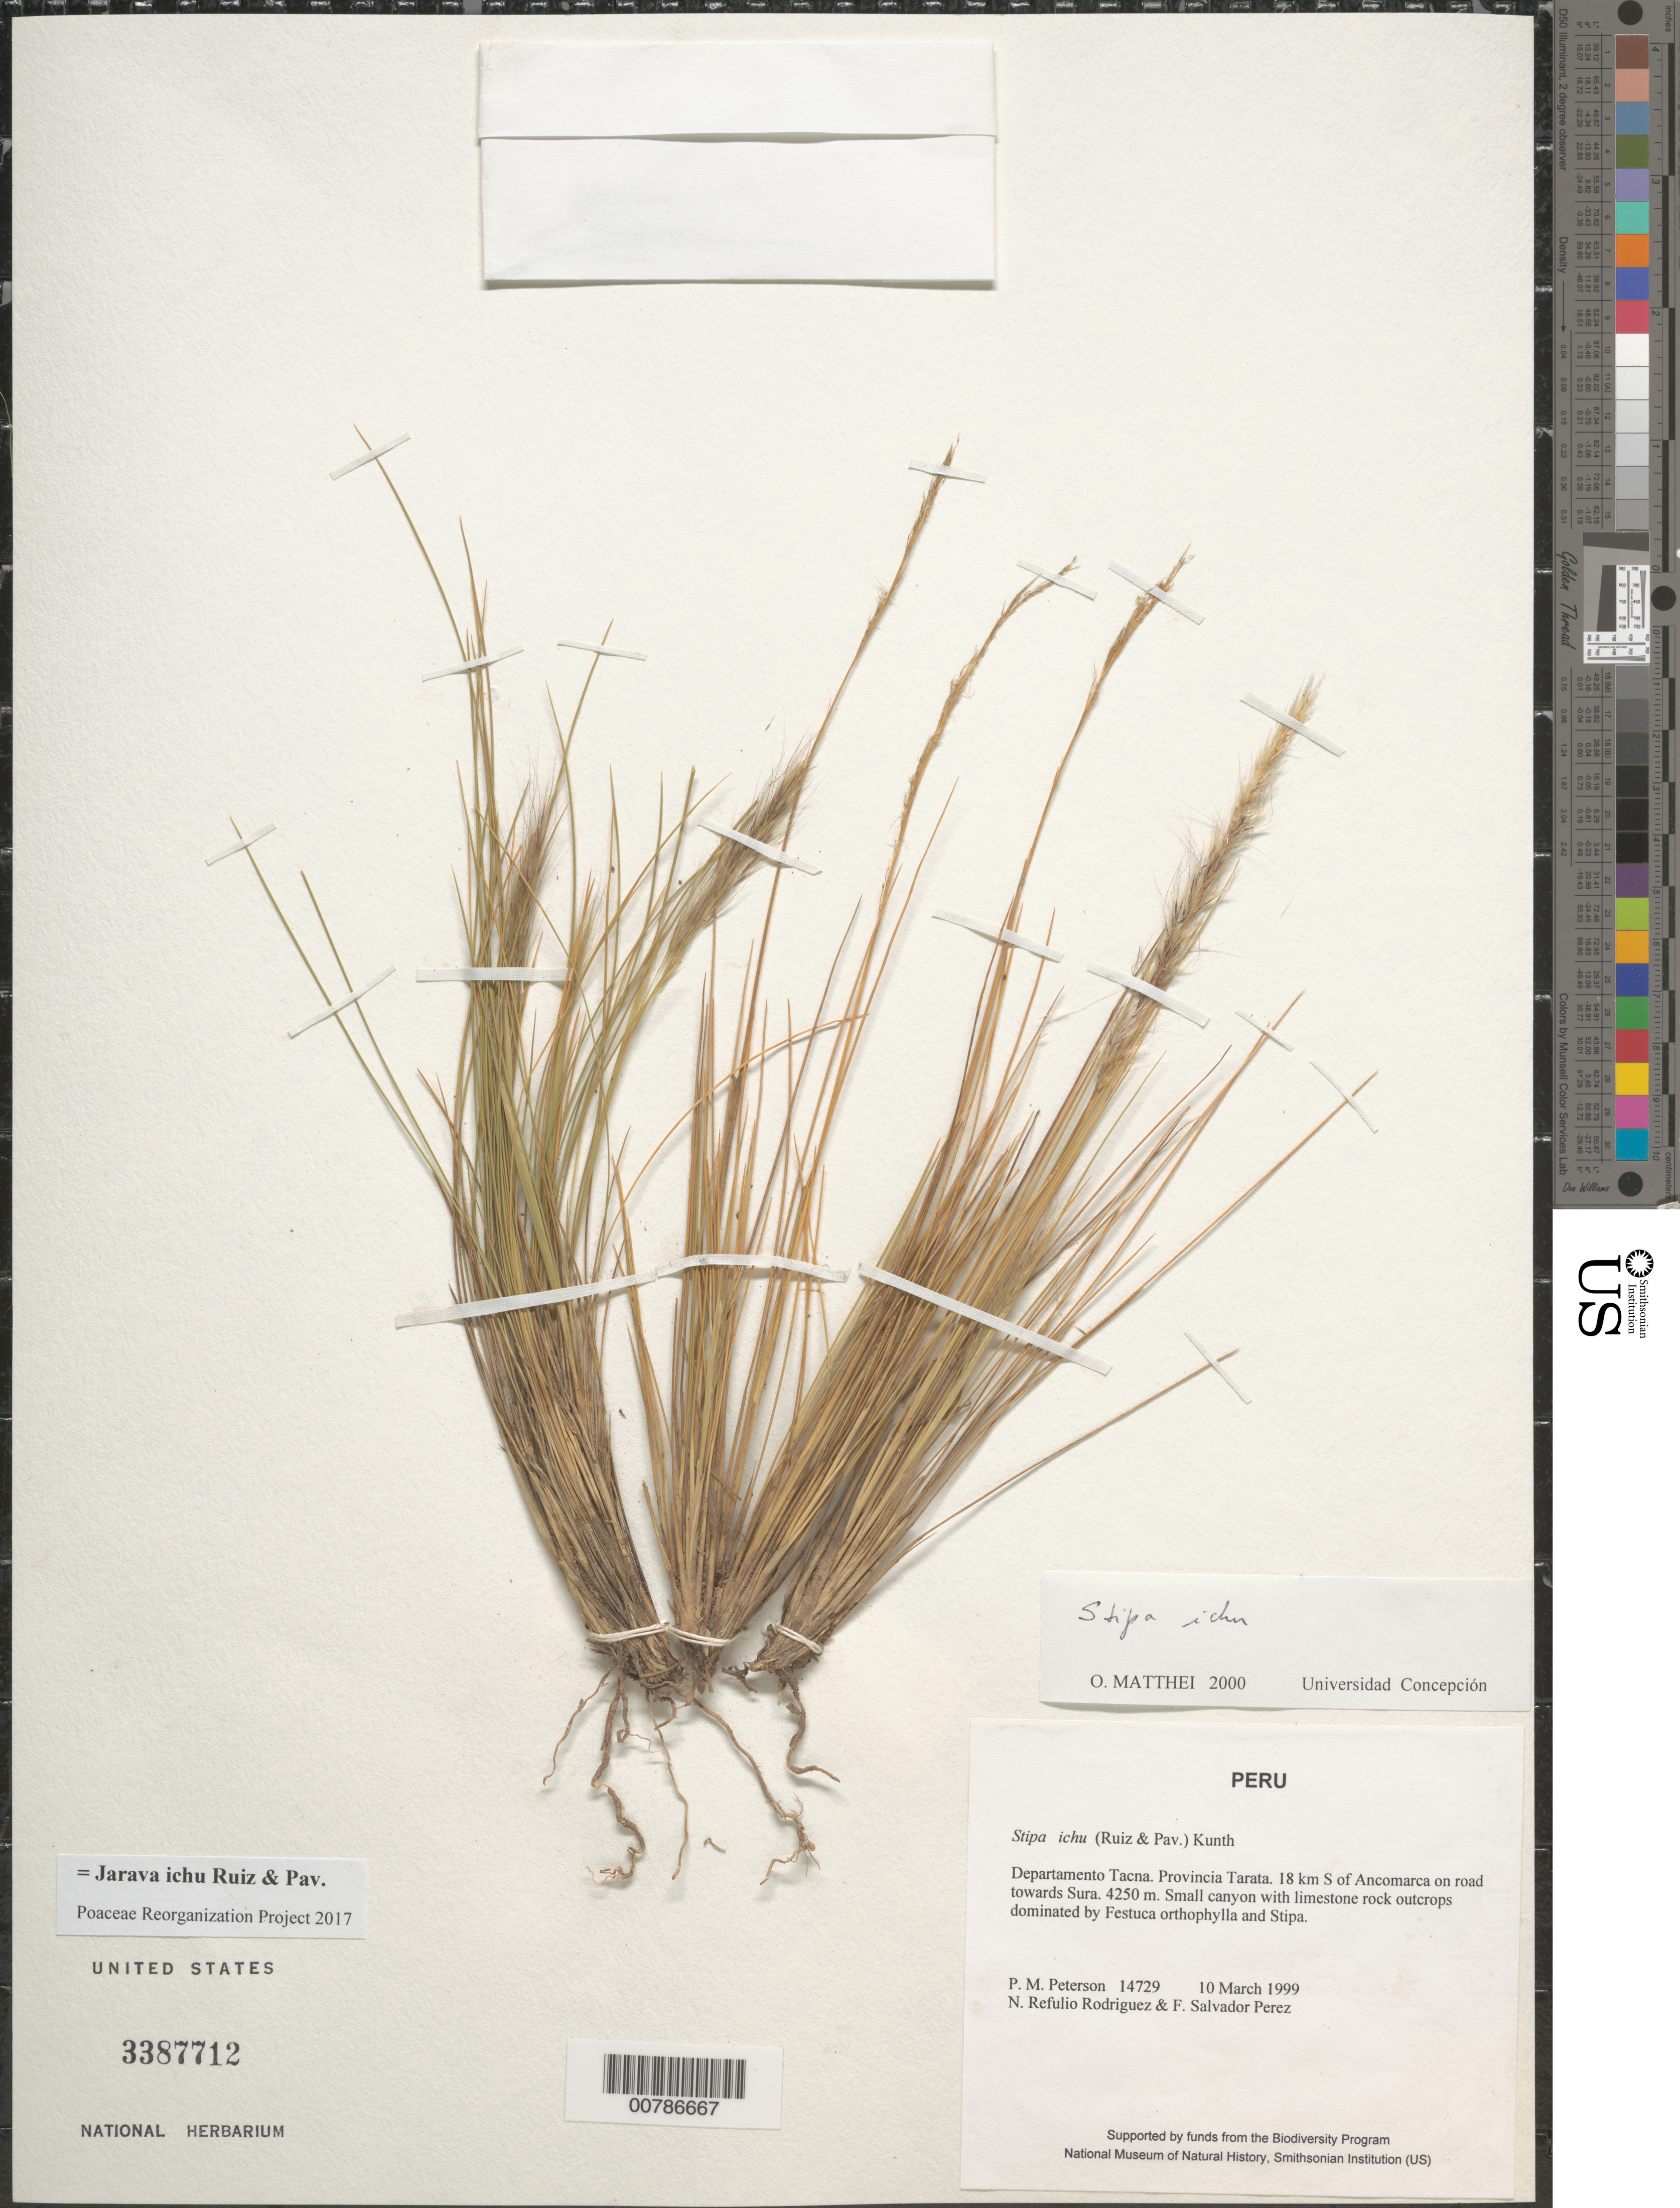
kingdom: Plantae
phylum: Tracheophyta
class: Liliopsida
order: Poales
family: Poaceae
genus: Jarava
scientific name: Jarava ichu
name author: Ruiz & Pav.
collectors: P. M. Peterson, N. Refulio-Rodríguez & F. Salvador Perez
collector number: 14729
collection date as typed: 10 Mar 1999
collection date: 1999-03-10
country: Peru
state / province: Tacna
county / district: Tarata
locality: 18 km S of Ancomarca on road towards Sura.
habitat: Small canyon with limestone rock outcrops dominated by Festuca orthophylla and Stipa.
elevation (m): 4250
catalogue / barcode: US 3387712